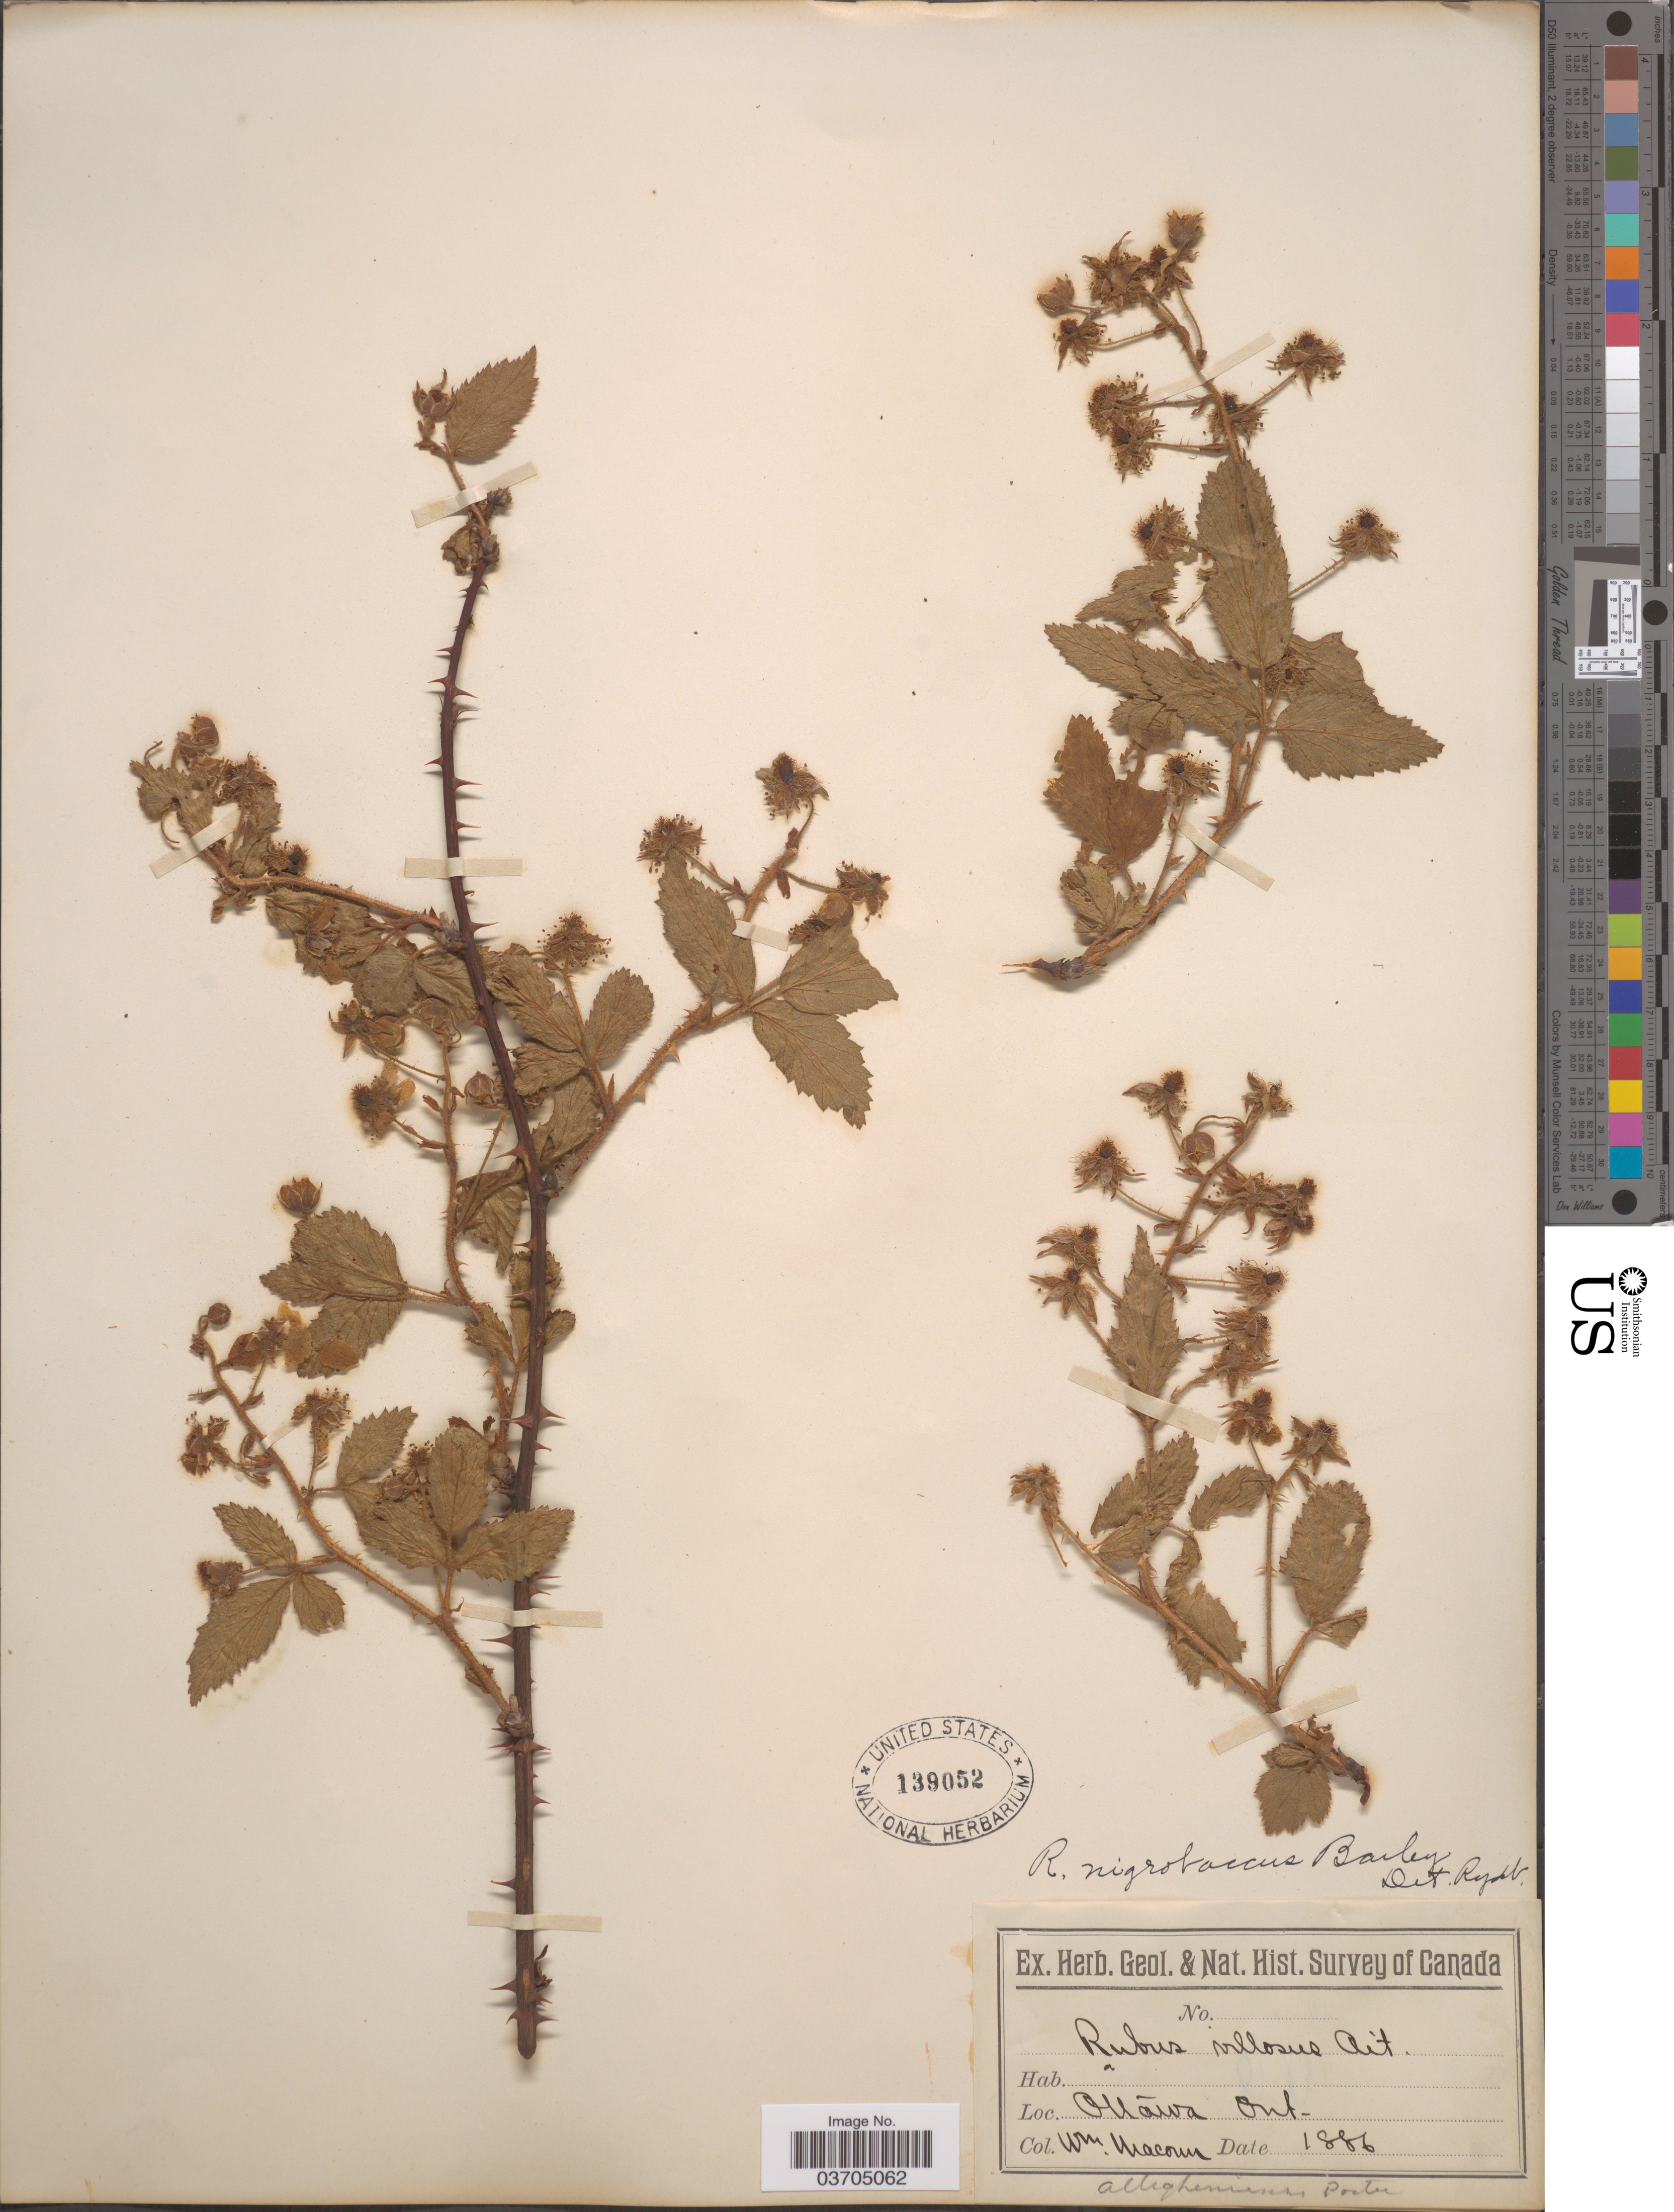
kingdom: Plantae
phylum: Tracheophyta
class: Magnoliopsida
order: Rosales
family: Rosaceae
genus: Rubus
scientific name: Rubus floricomus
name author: Blanch.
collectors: W. Macoun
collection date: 1886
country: Canada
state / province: Ontario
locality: Ottawa.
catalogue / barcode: US 139052